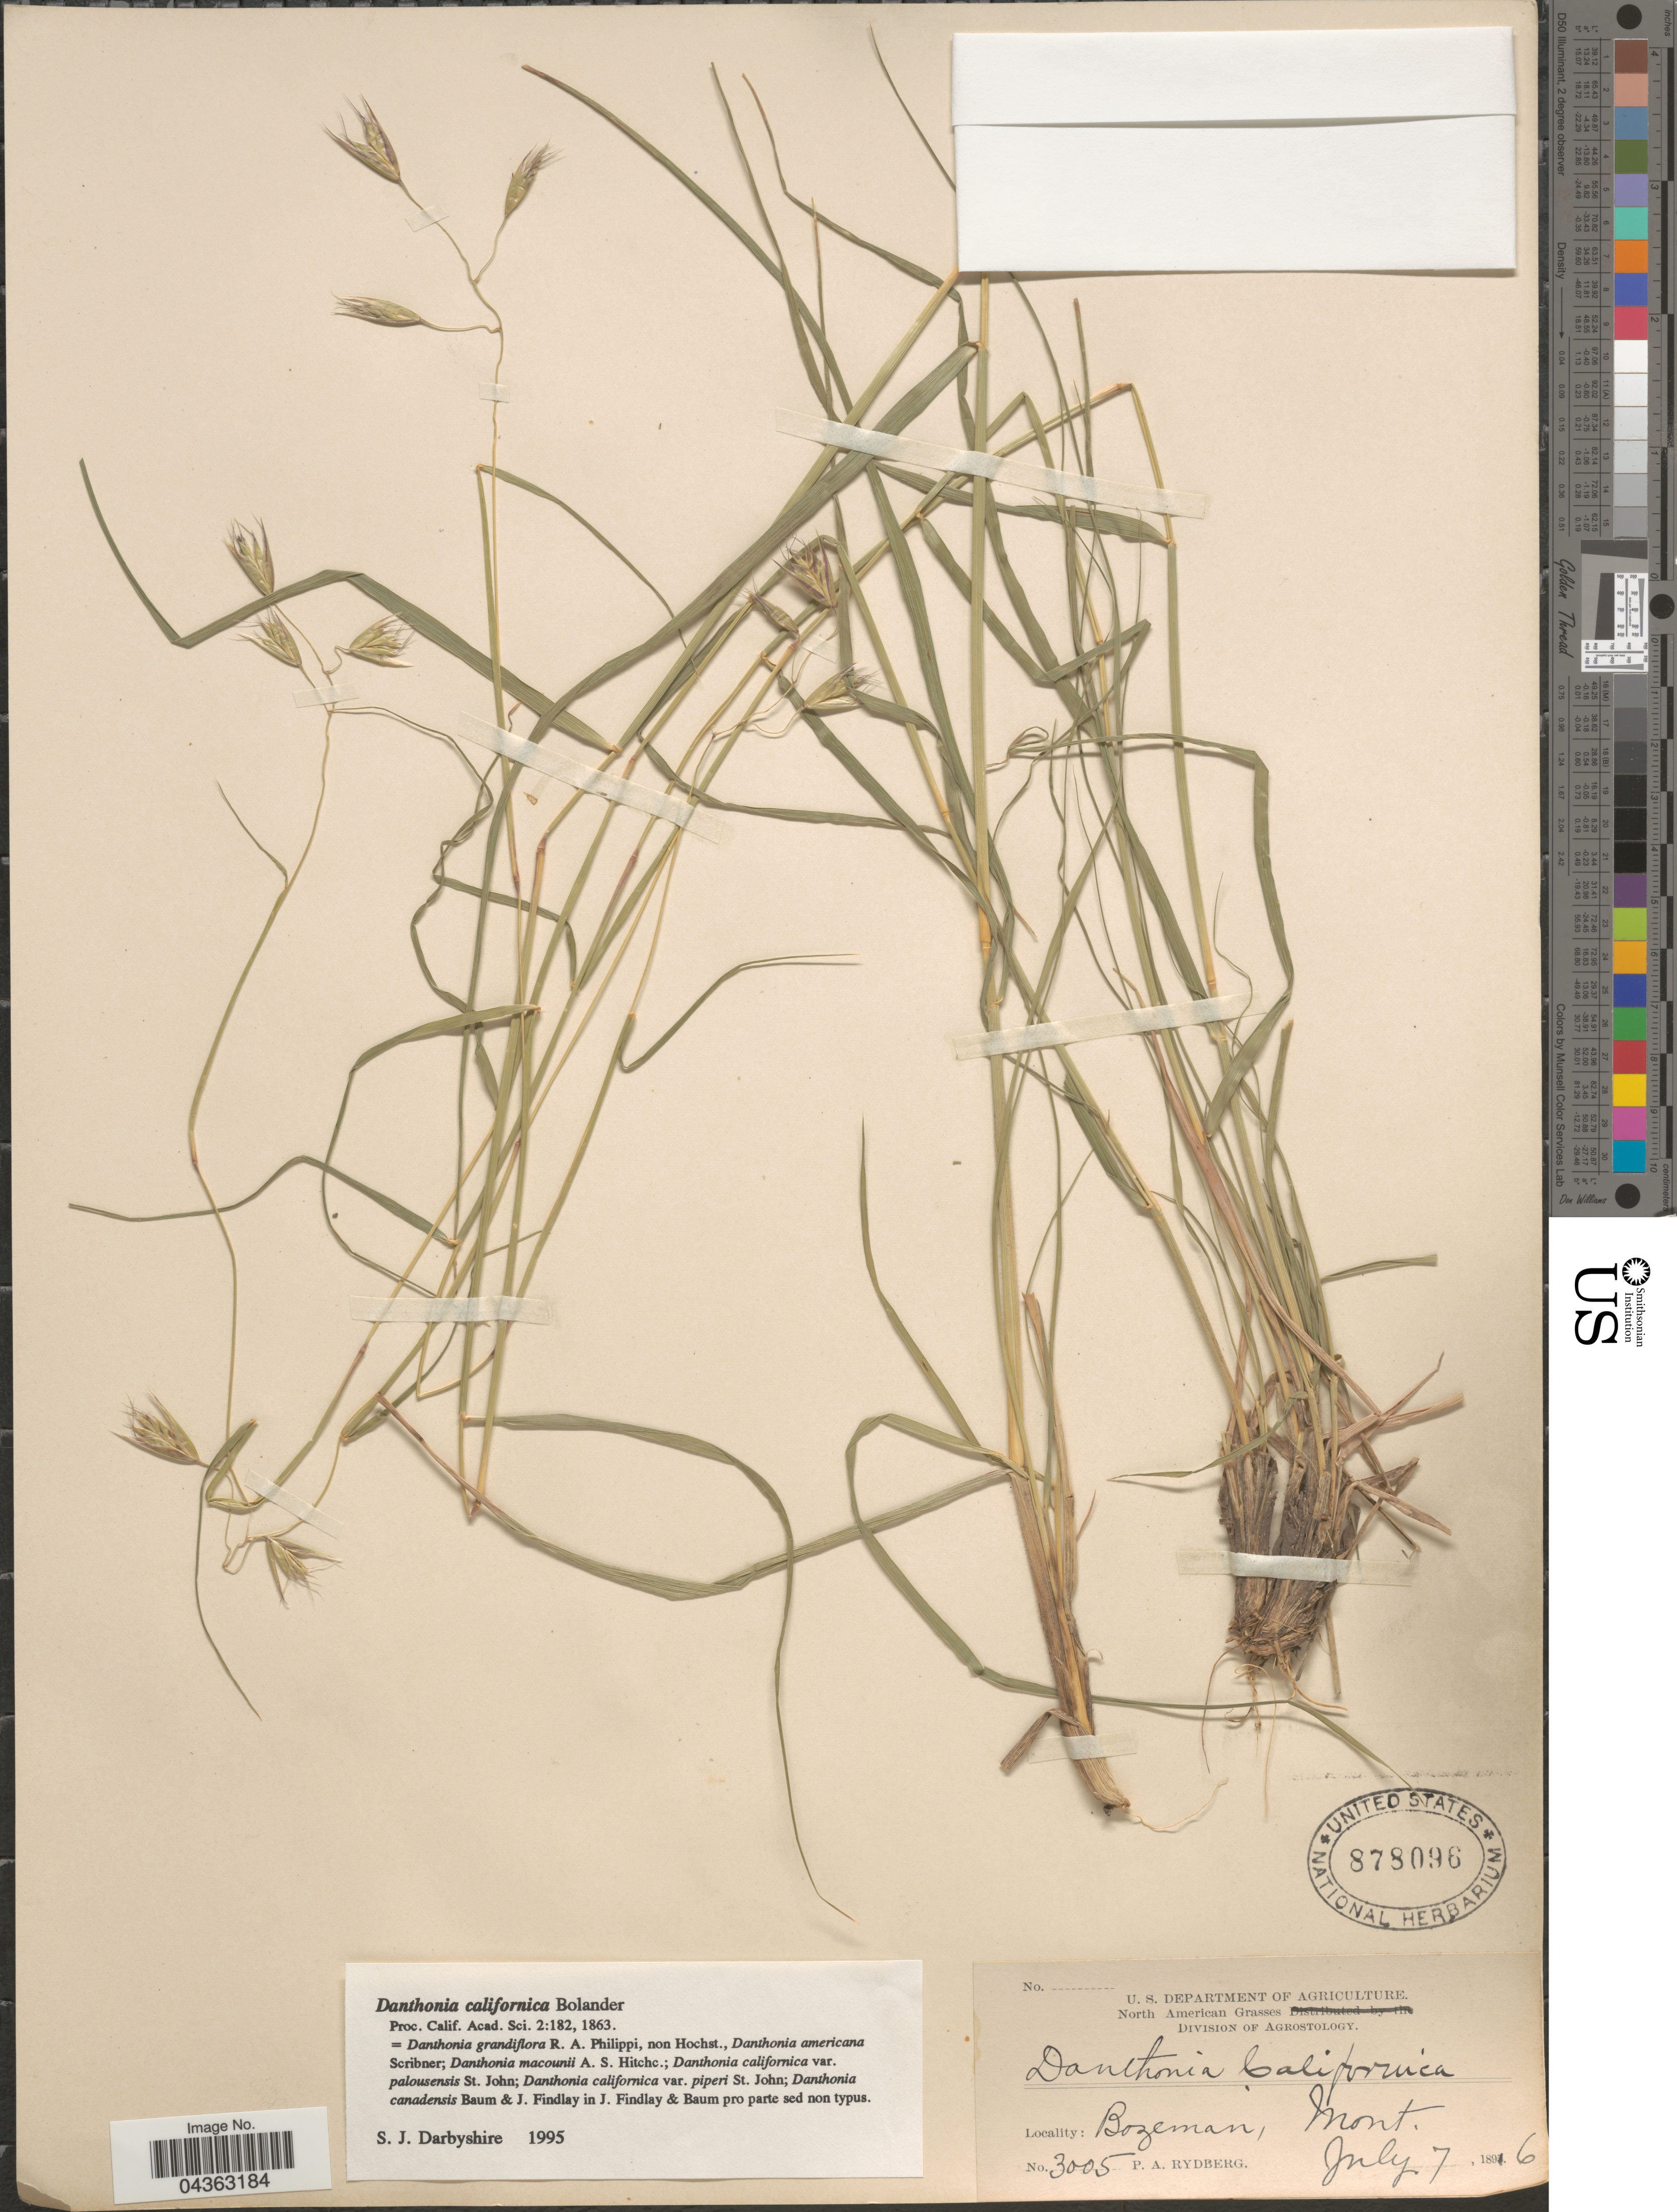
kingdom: Plantae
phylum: Tracheophyta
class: Liliopsida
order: Poales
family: Poaceae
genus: Danthonia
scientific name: Danthonia californica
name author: Bol.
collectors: P. A. Rydberg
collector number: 3005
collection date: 1896-07-07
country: United States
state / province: Montana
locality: Bozeman.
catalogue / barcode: US 878096